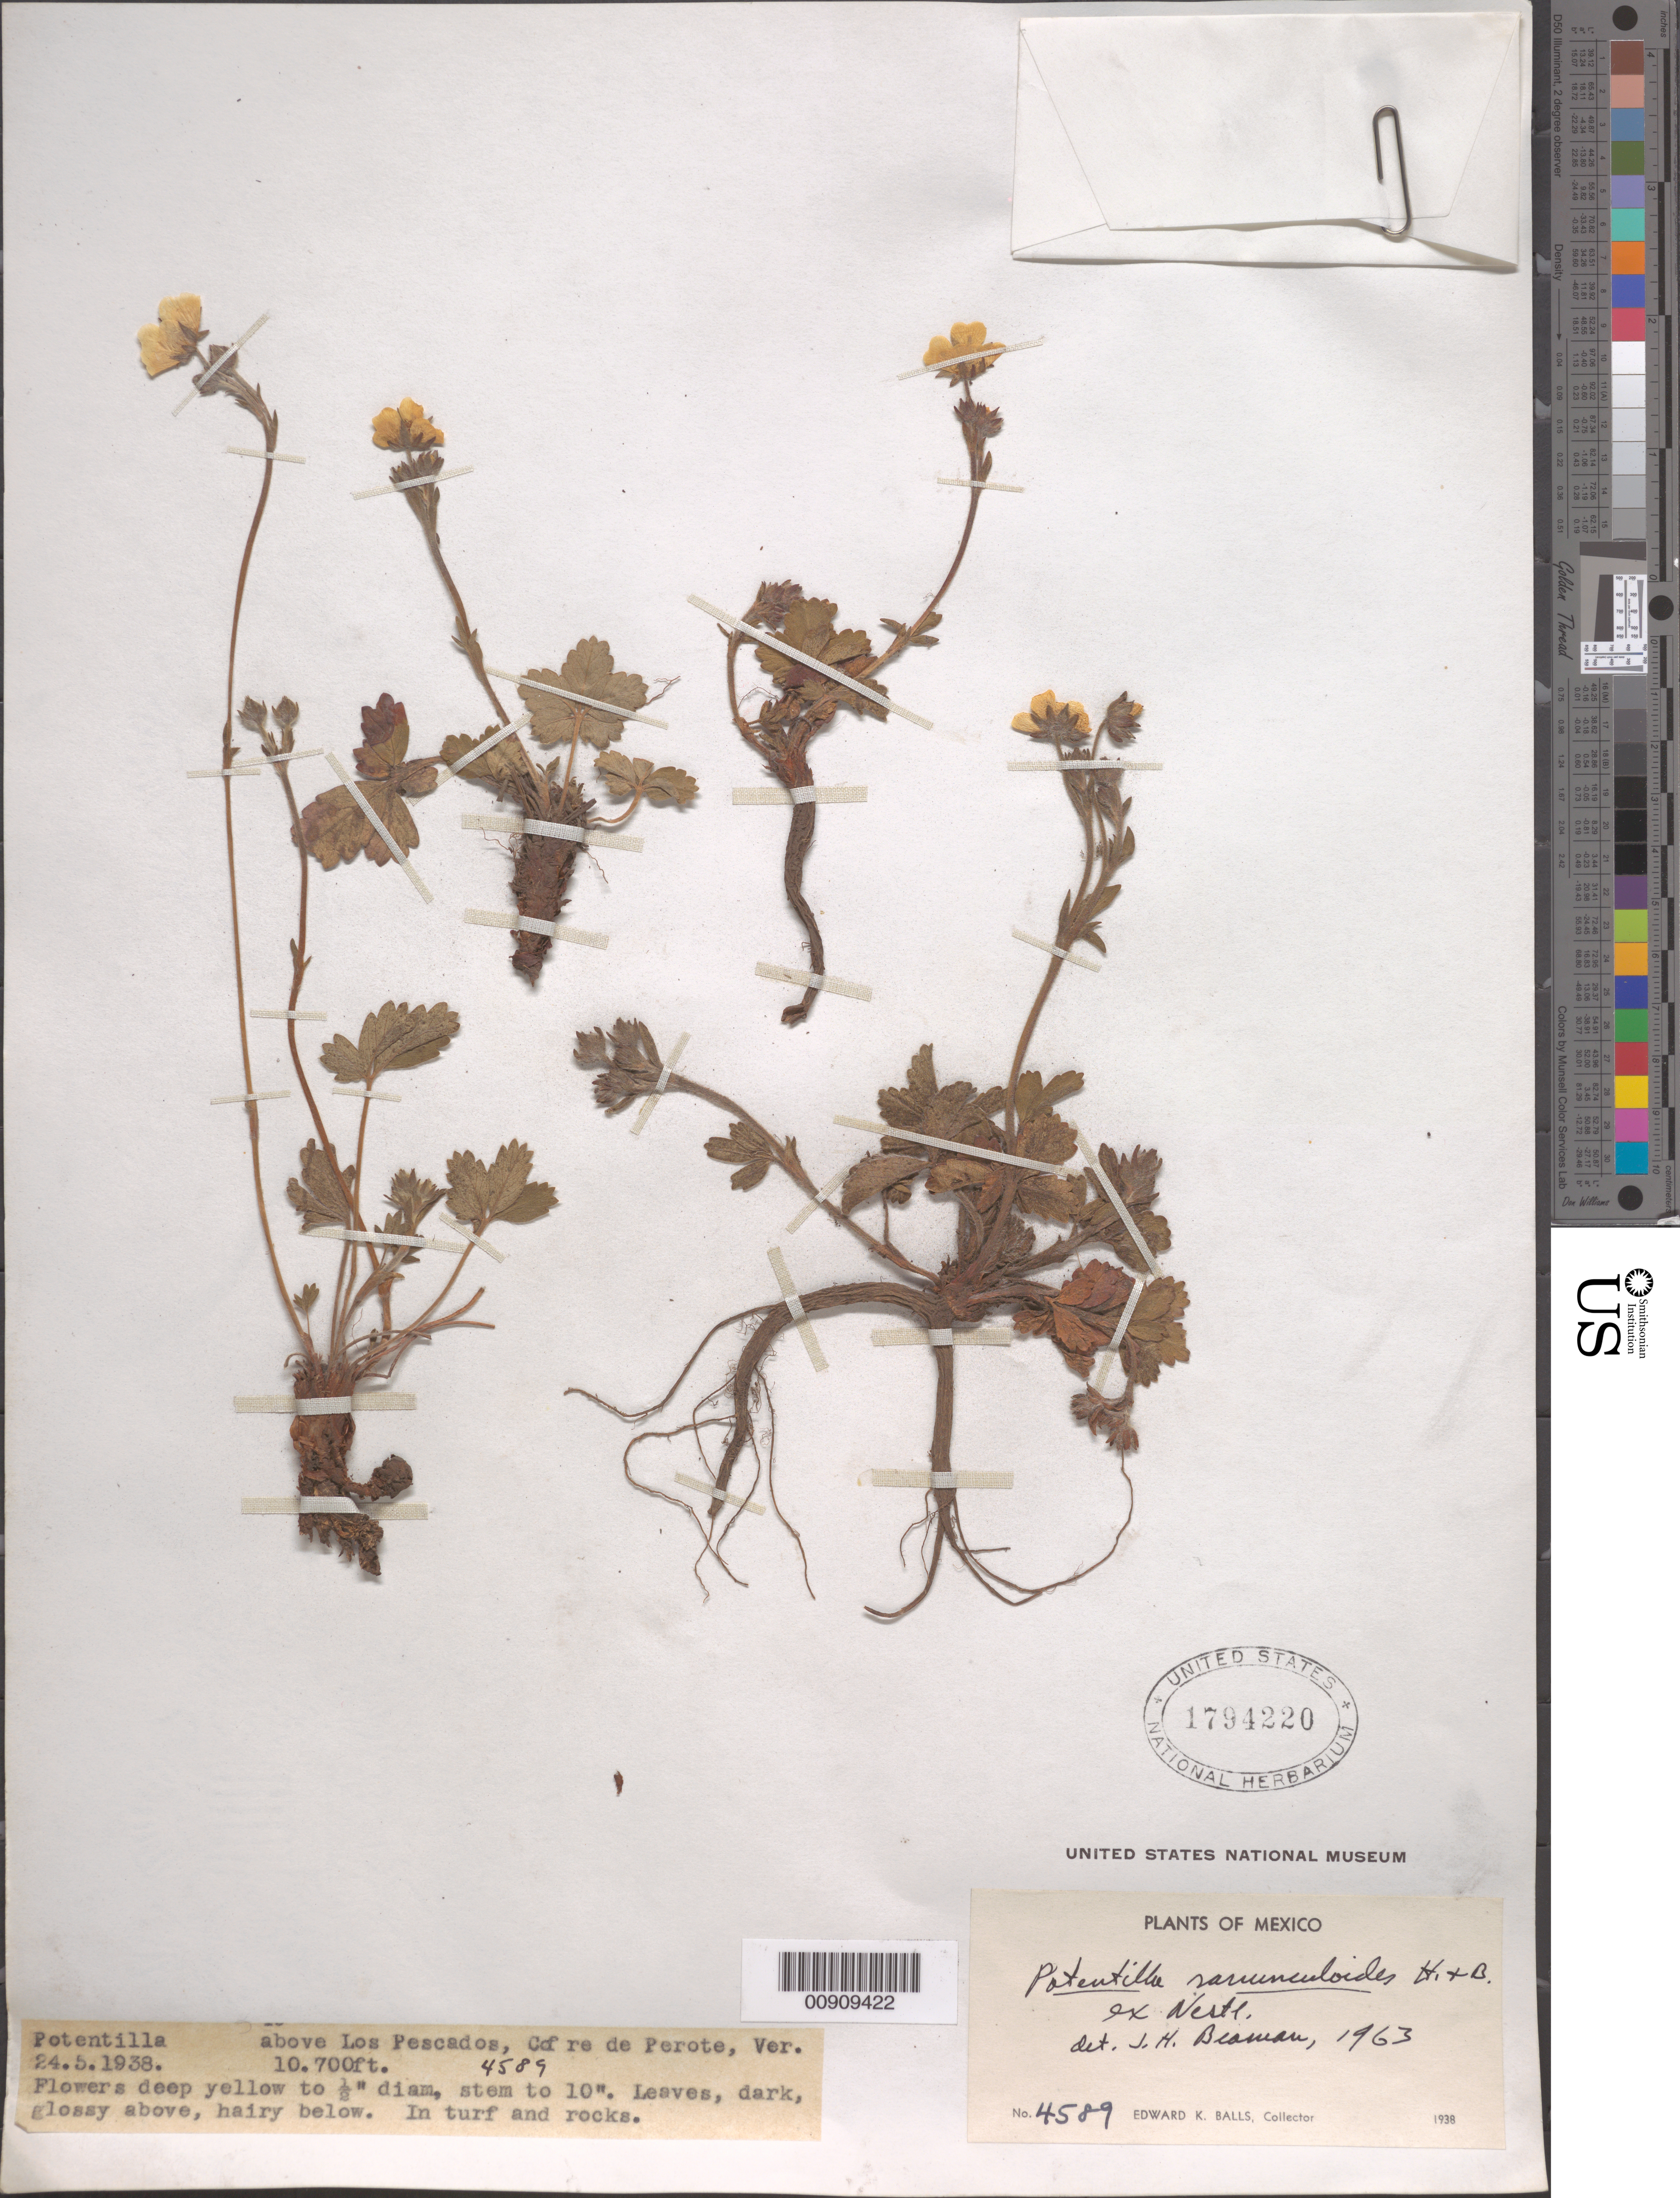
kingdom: Plantae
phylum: Tracheophyta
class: Magnoliopsida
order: Rosales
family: Rosaceae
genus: Potentilla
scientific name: Potentilla ranunculoides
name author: Humb. & Bonpl. ex Nestl.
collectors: E. K. Balls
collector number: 4589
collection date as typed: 24 May 1938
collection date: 1938-05-24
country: Mexico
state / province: Veracruz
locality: Above Los Pescados, Cofre de Perote, Veracruz.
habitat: In turf and rocks.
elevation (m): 3261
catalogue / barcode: US 1794220